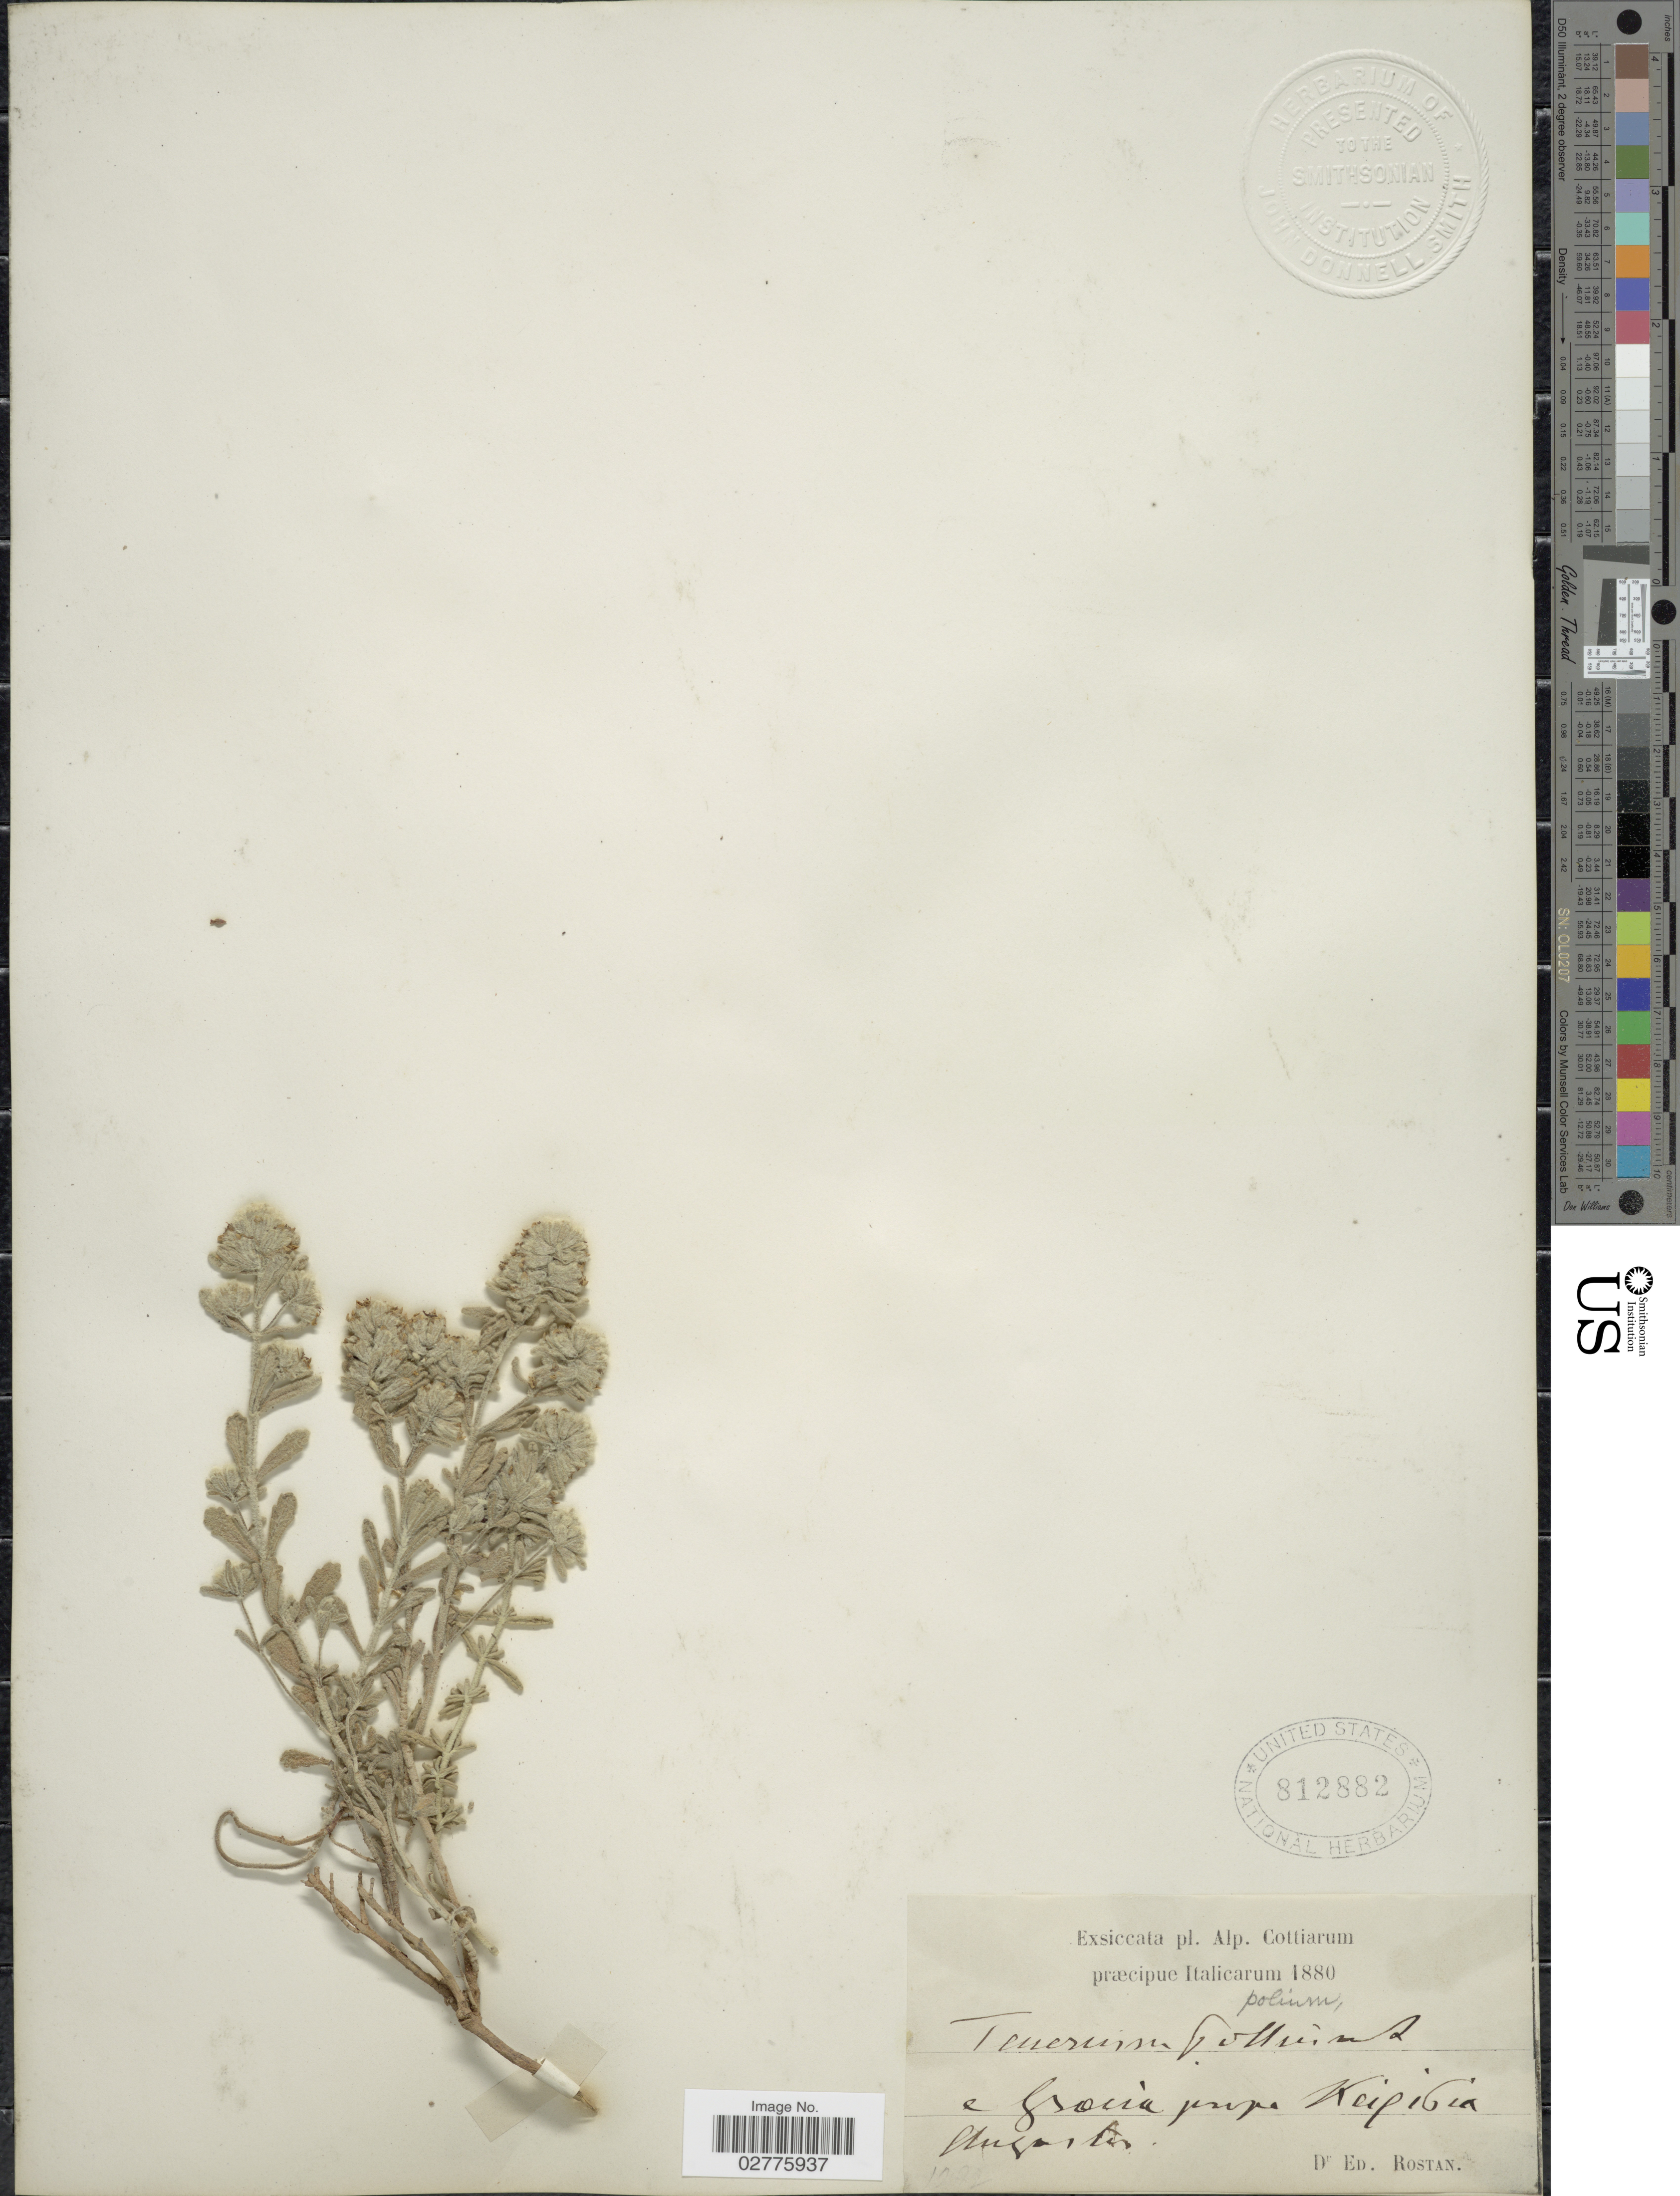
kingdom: Plantae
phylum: Tracheophyta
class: Magnoliopsida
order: Lamiales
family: Lamiaceae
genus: Teucrium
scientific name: Teucrium polium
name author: L.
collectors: E. Rostan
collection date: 1880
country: Italy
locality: Alp. Cottiarum præcipue Italicarum. Grocia prope Kelibia. Angasten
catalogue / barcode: US 812882